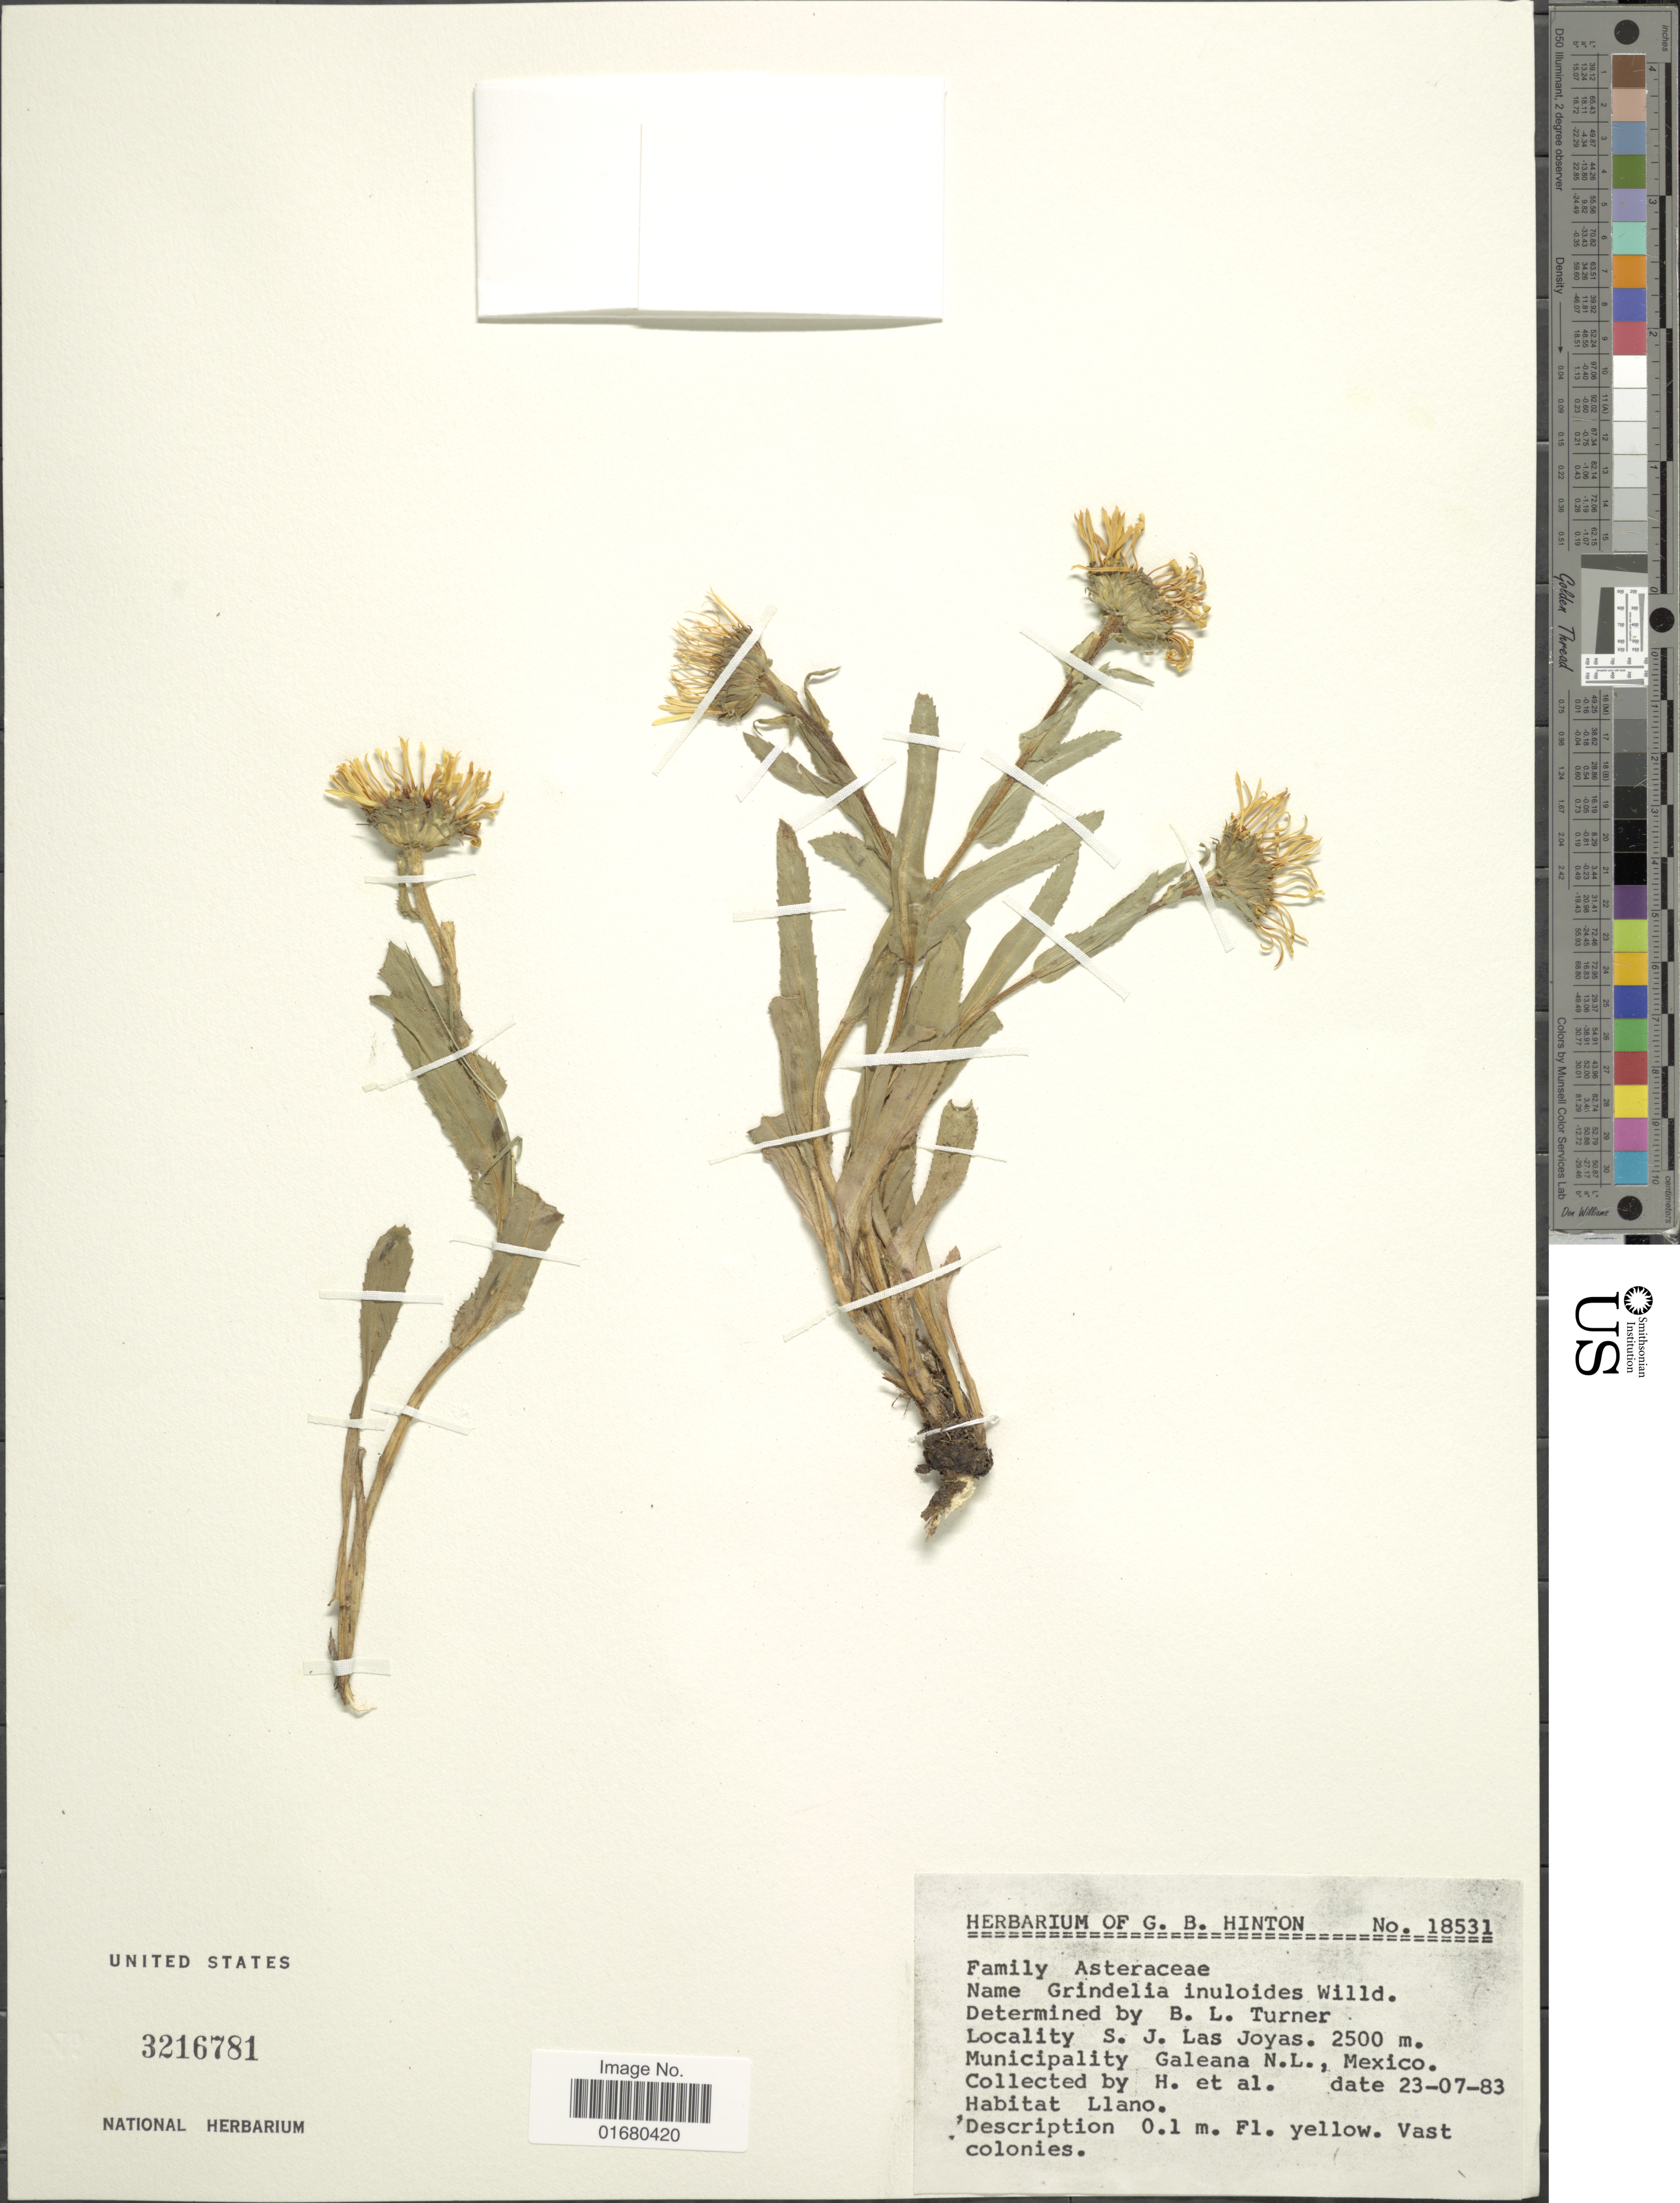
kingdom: Plantae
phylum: Tracheophyta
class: Magnoliopsida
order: Asterales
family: Asteraceae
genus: Grindelia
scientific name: Grindelia inuloides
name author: Willd.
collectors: B. D. Hinton & et al.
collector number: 18531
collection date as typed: Transcribed d/m/y: 23/7/83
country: Mexico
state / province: Nuevo León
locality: S.J. Las Joyas, Galeana, N.L.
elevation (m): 2500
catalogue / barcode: US 3216781